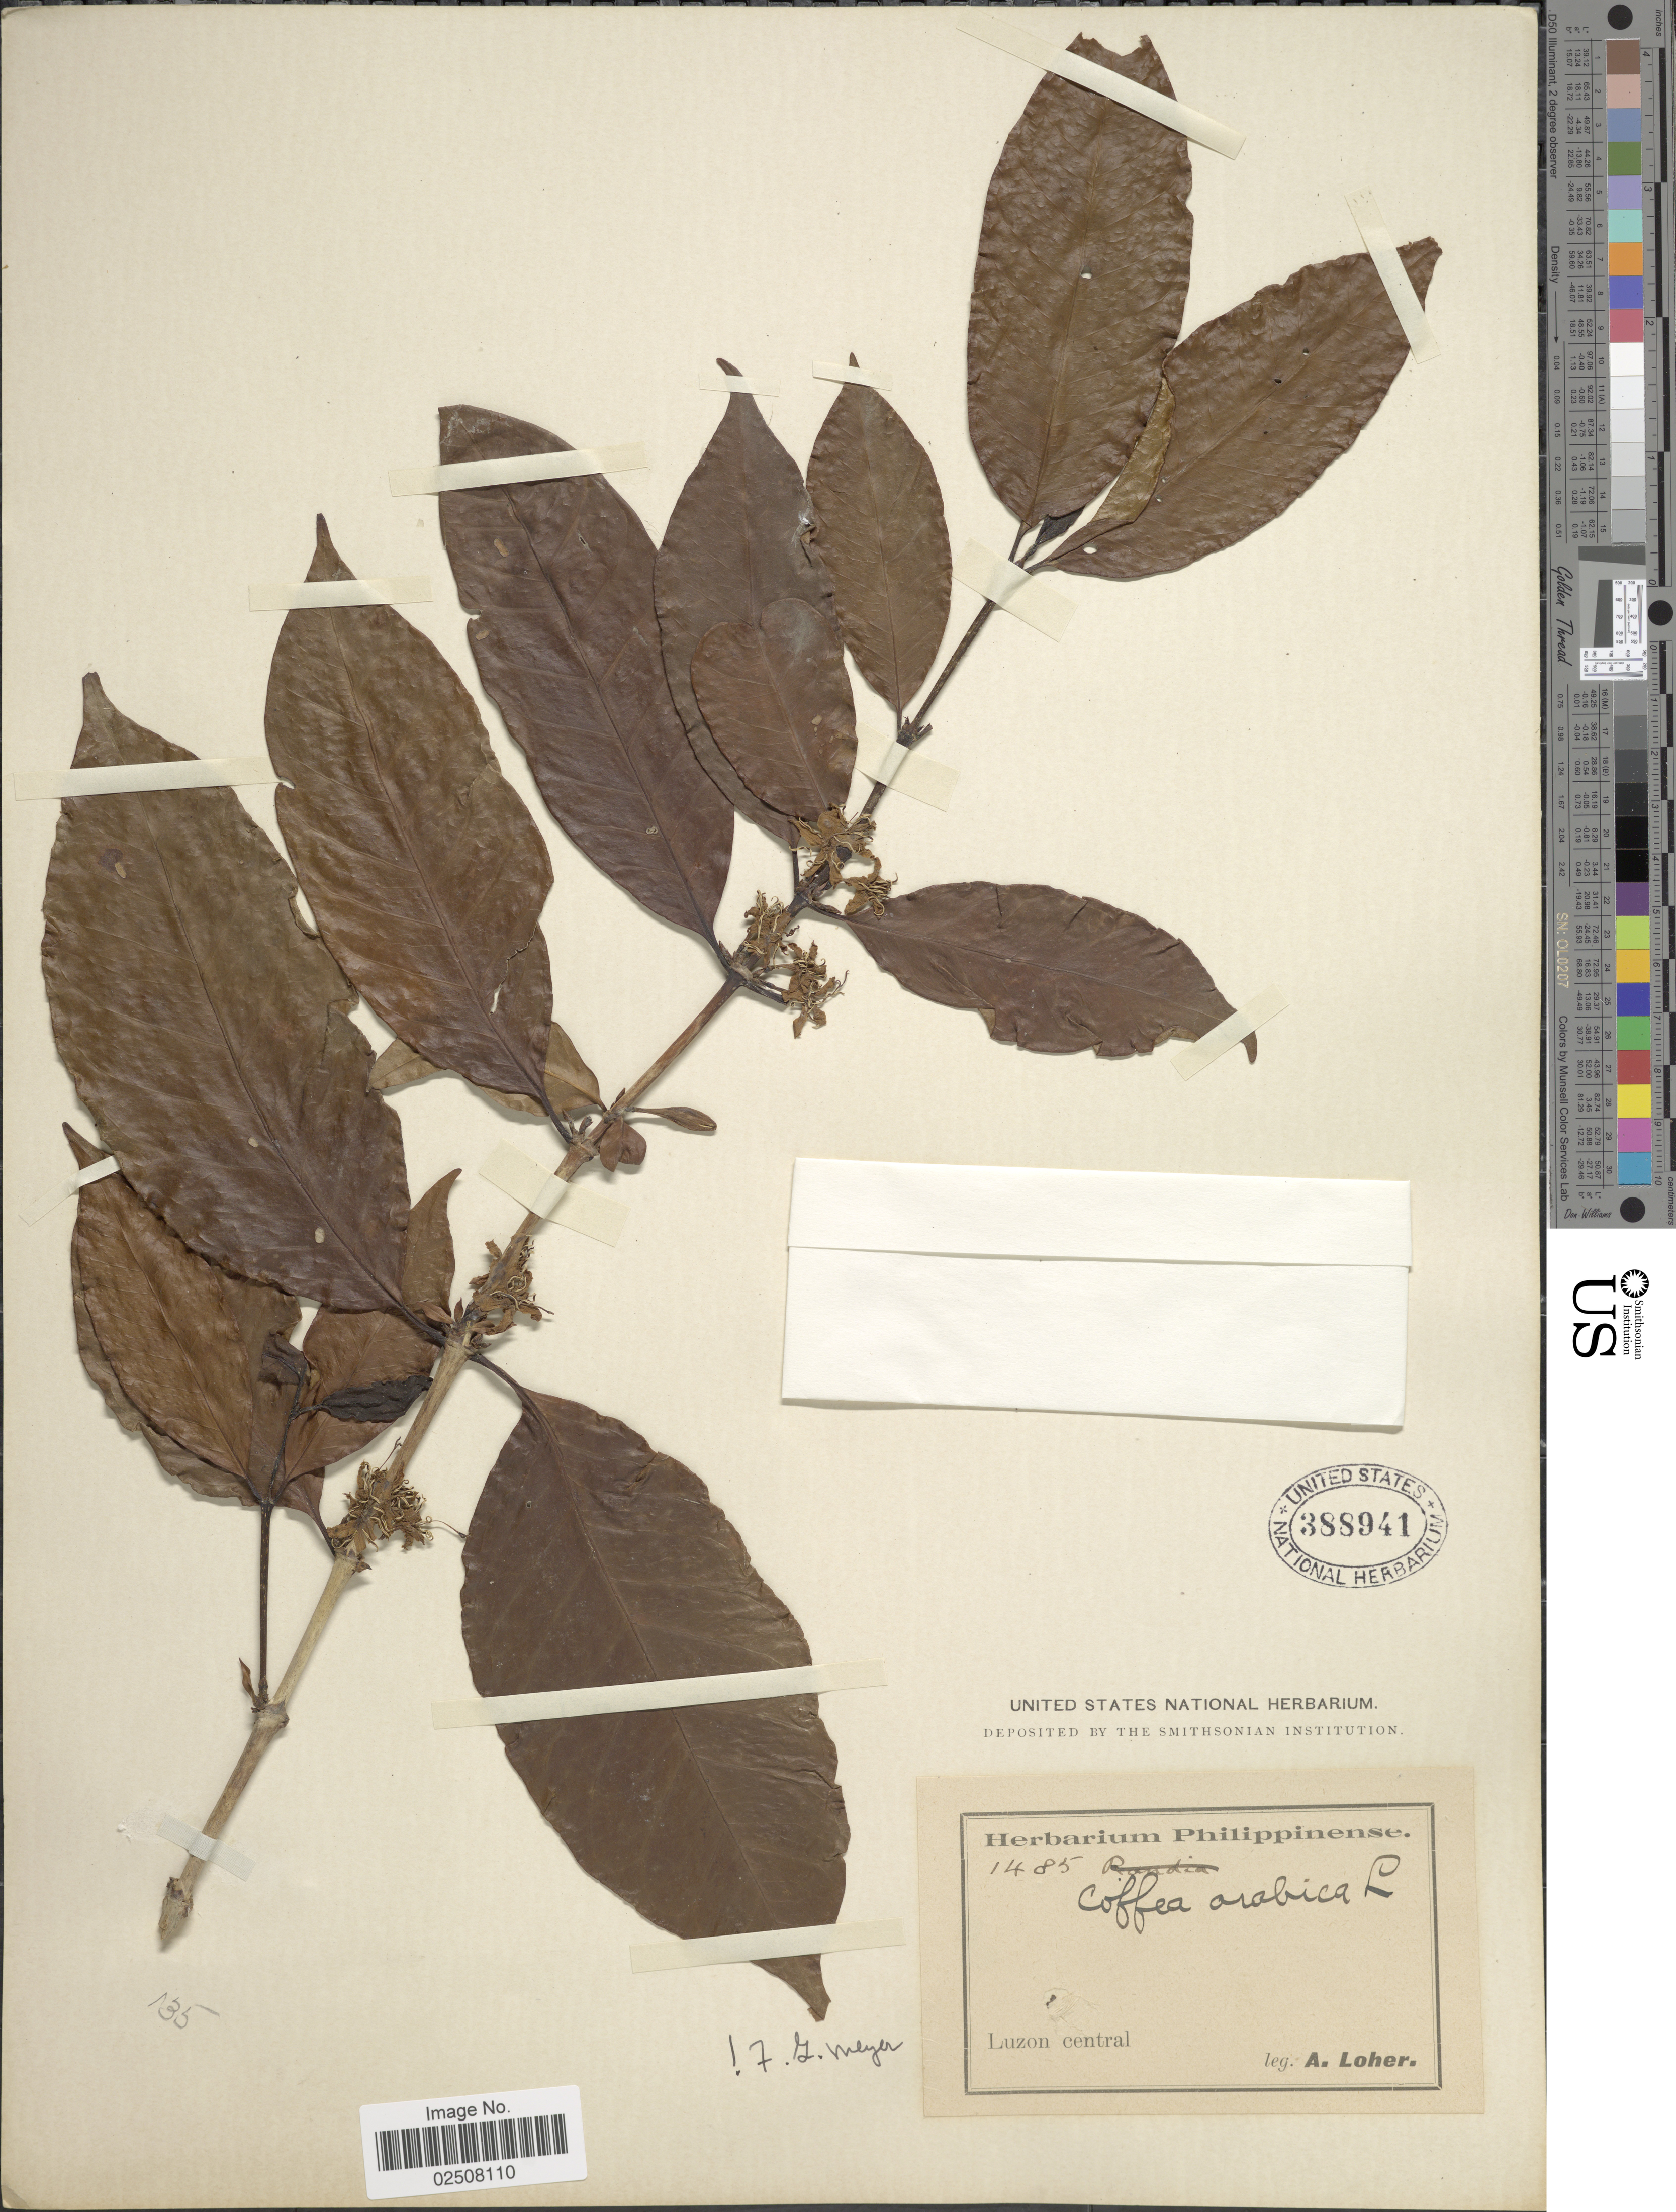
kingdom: Plantae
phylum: Tracheophyta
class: Magnoliopsida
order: Gentianales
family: Rubiaceae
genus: Coffea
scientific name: Coffea arabica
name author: L.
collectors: A. Loher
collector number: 1485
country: Philippines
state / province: Central Luzon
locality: Luzon Central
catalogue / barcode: US 388941